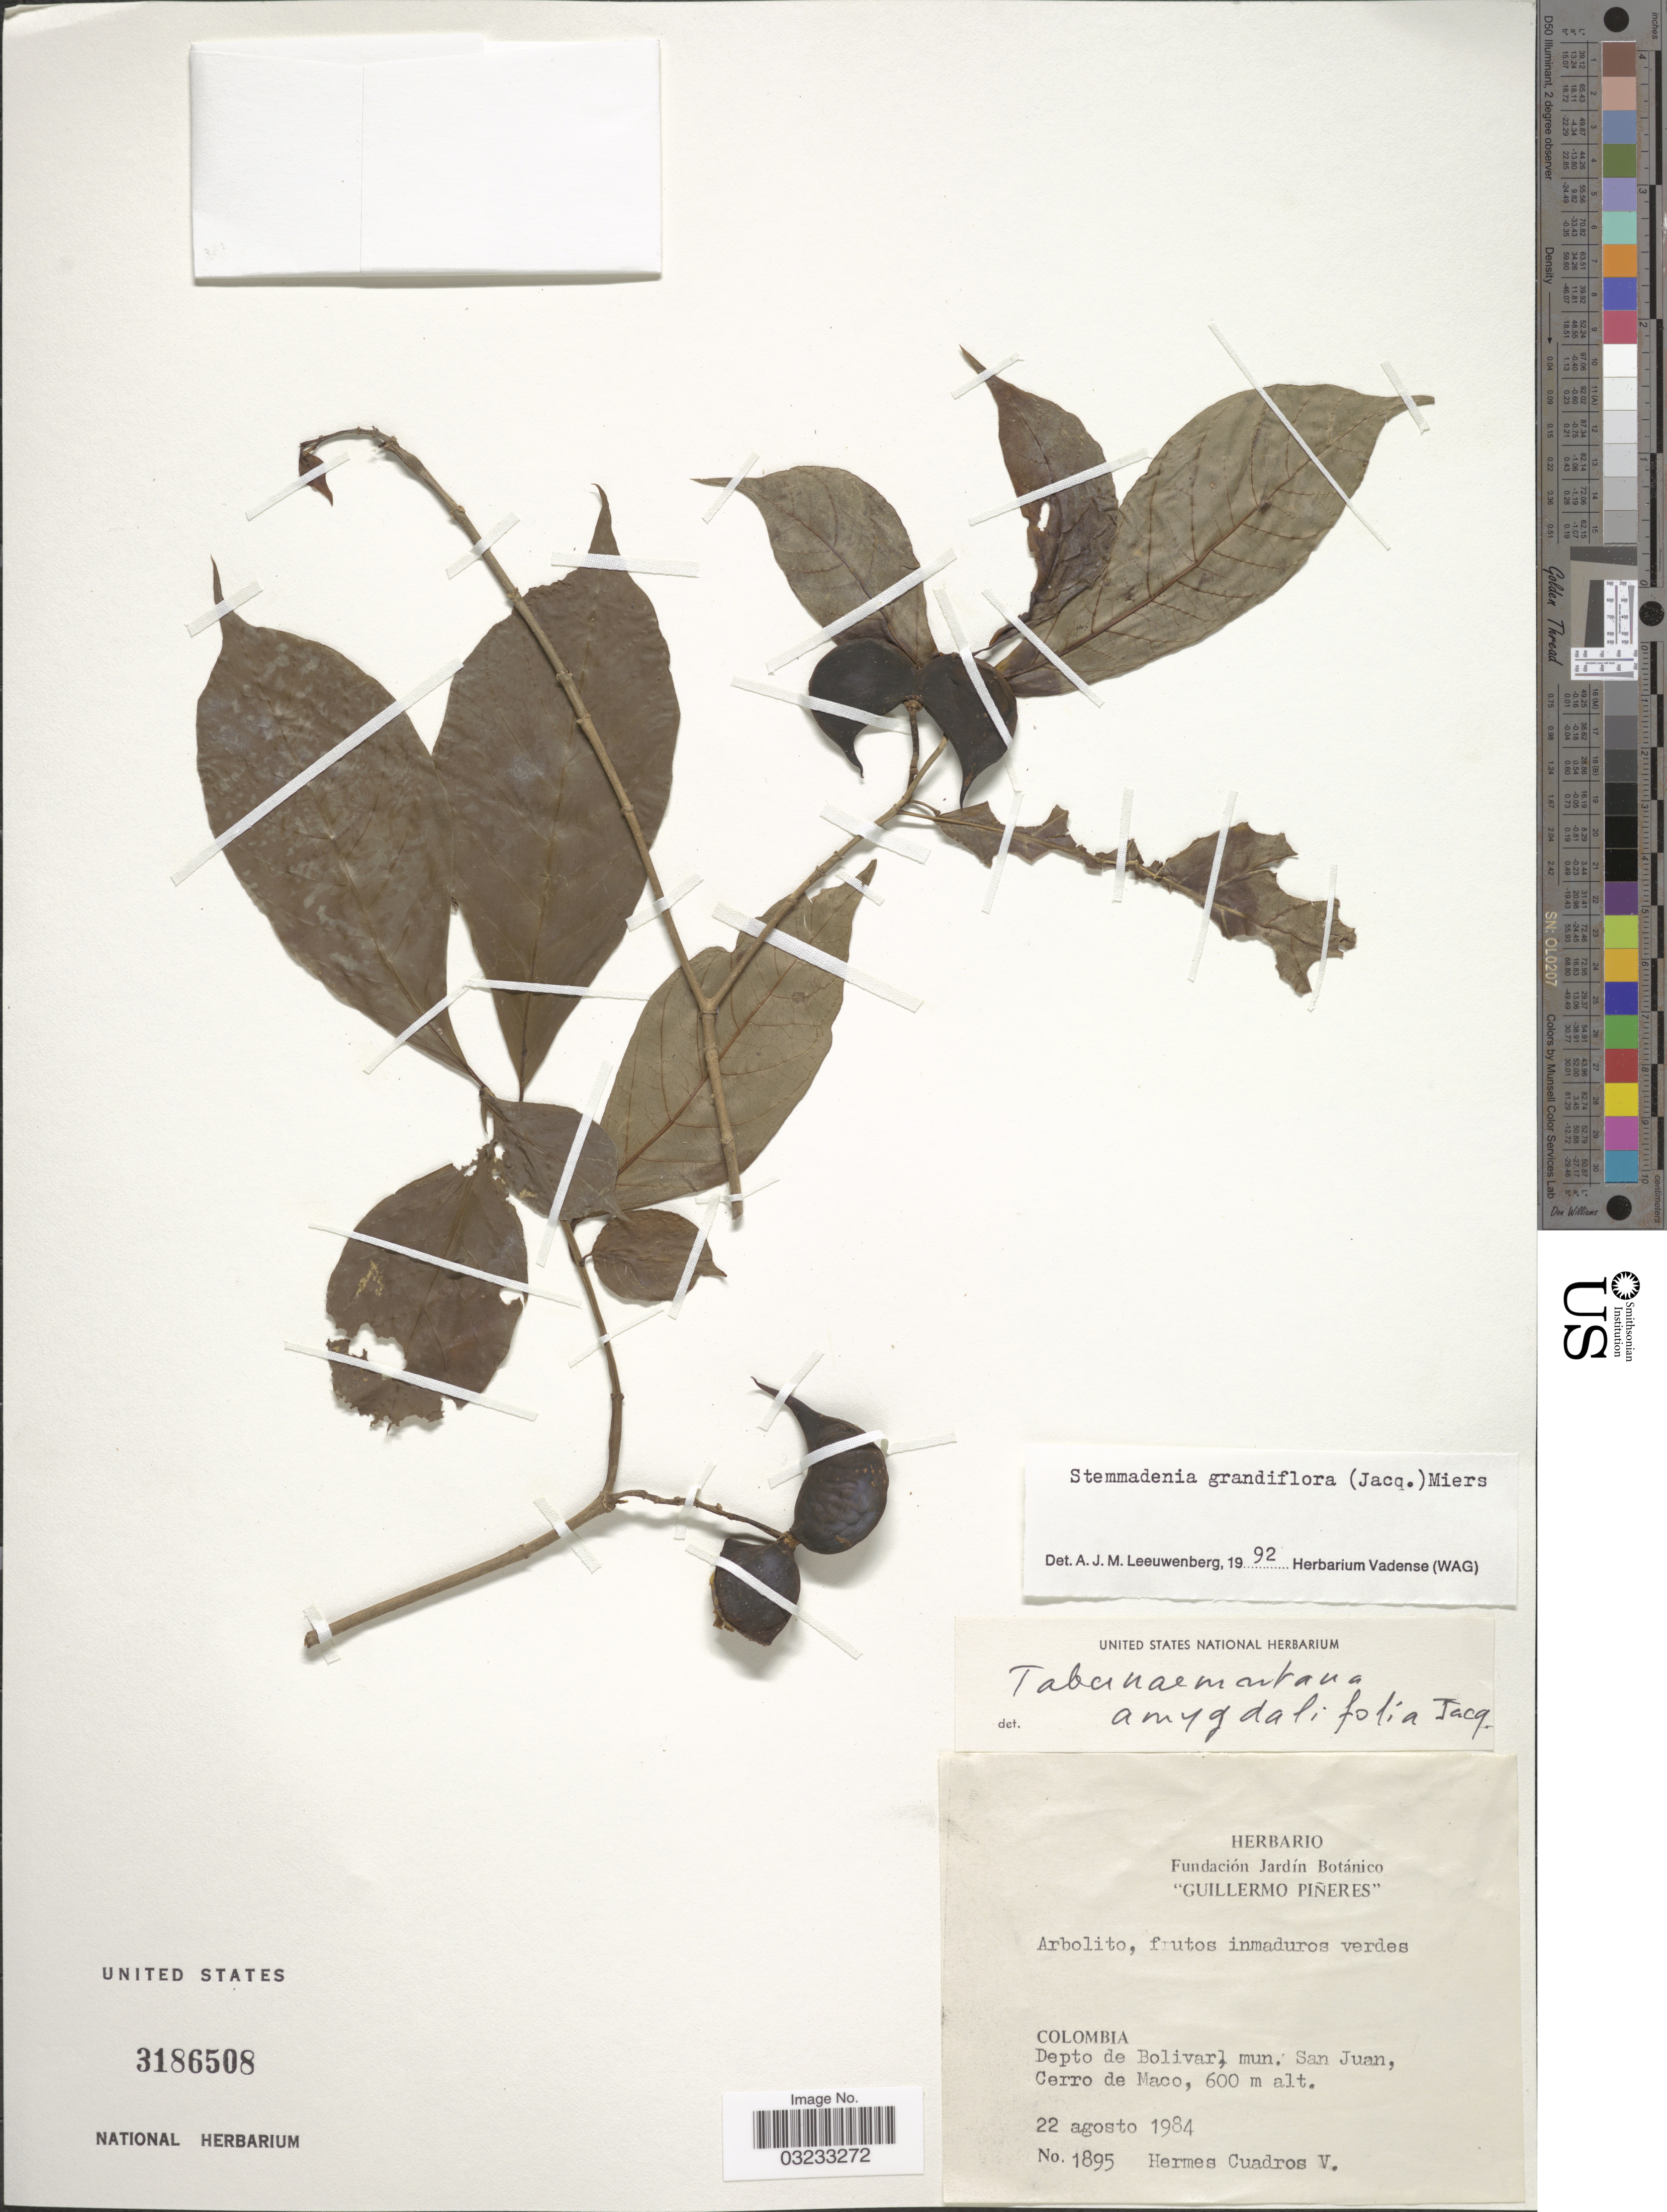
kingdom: Plantae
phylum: Tracheophyta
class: Magnoliopsida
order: Gentianales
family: Apocynaceae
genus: Stemmadenia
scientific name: Stemmadenia grandiflora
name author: (Jacq.) Miers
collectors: H. Cuadros V.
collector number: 1895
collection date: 1984-08-22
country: Colombia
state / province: Bolívar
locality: Depto de Bolivar, mun. San Juan, Cerro de Maco.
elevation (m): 600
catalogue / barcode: US 3186508